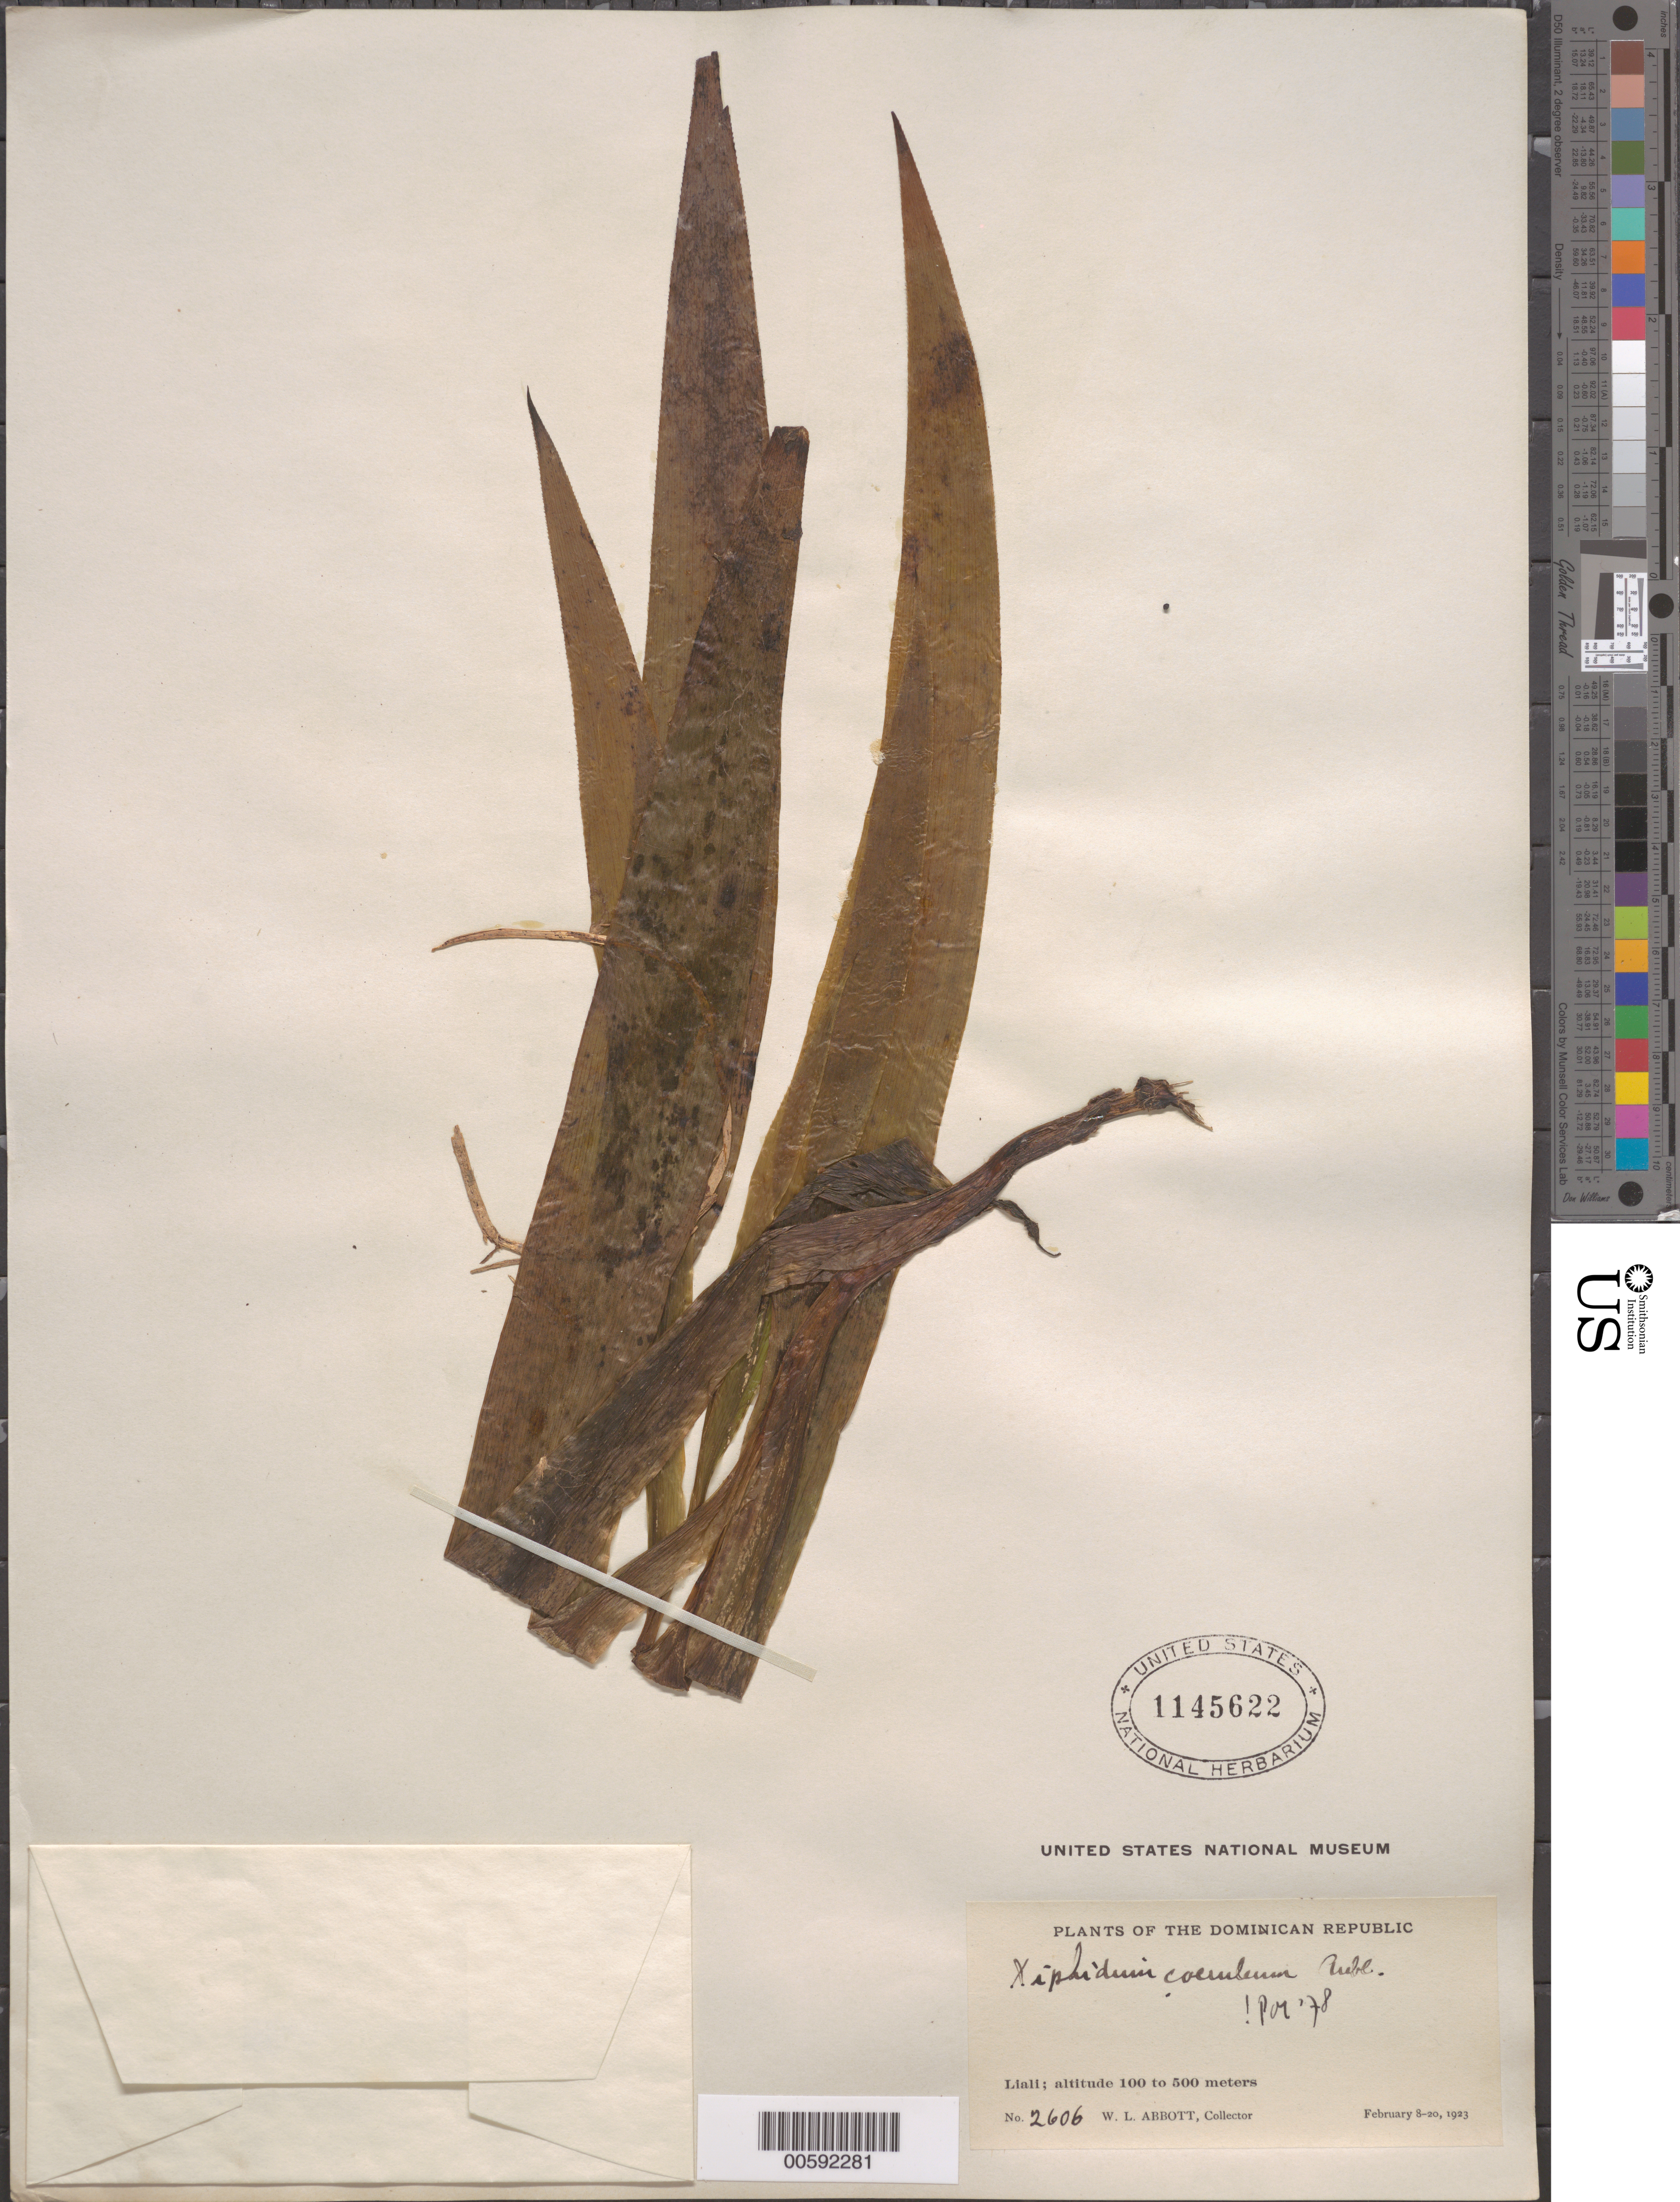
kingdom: Plantae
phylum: Tracheophyta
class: Liliopsida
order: Commelinales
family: Haemodoraceae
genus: Xiphidium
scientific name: Xiphidium caeruleum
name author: Aubl.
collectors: W. L. Abbott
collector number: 2606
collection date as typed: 08 Feb 1923 to 20 Feb 1923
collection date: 1923-02-08/1923-02-20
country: Dominican Republic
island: Hispaniola Island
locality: Liali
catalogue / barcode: US 1145622